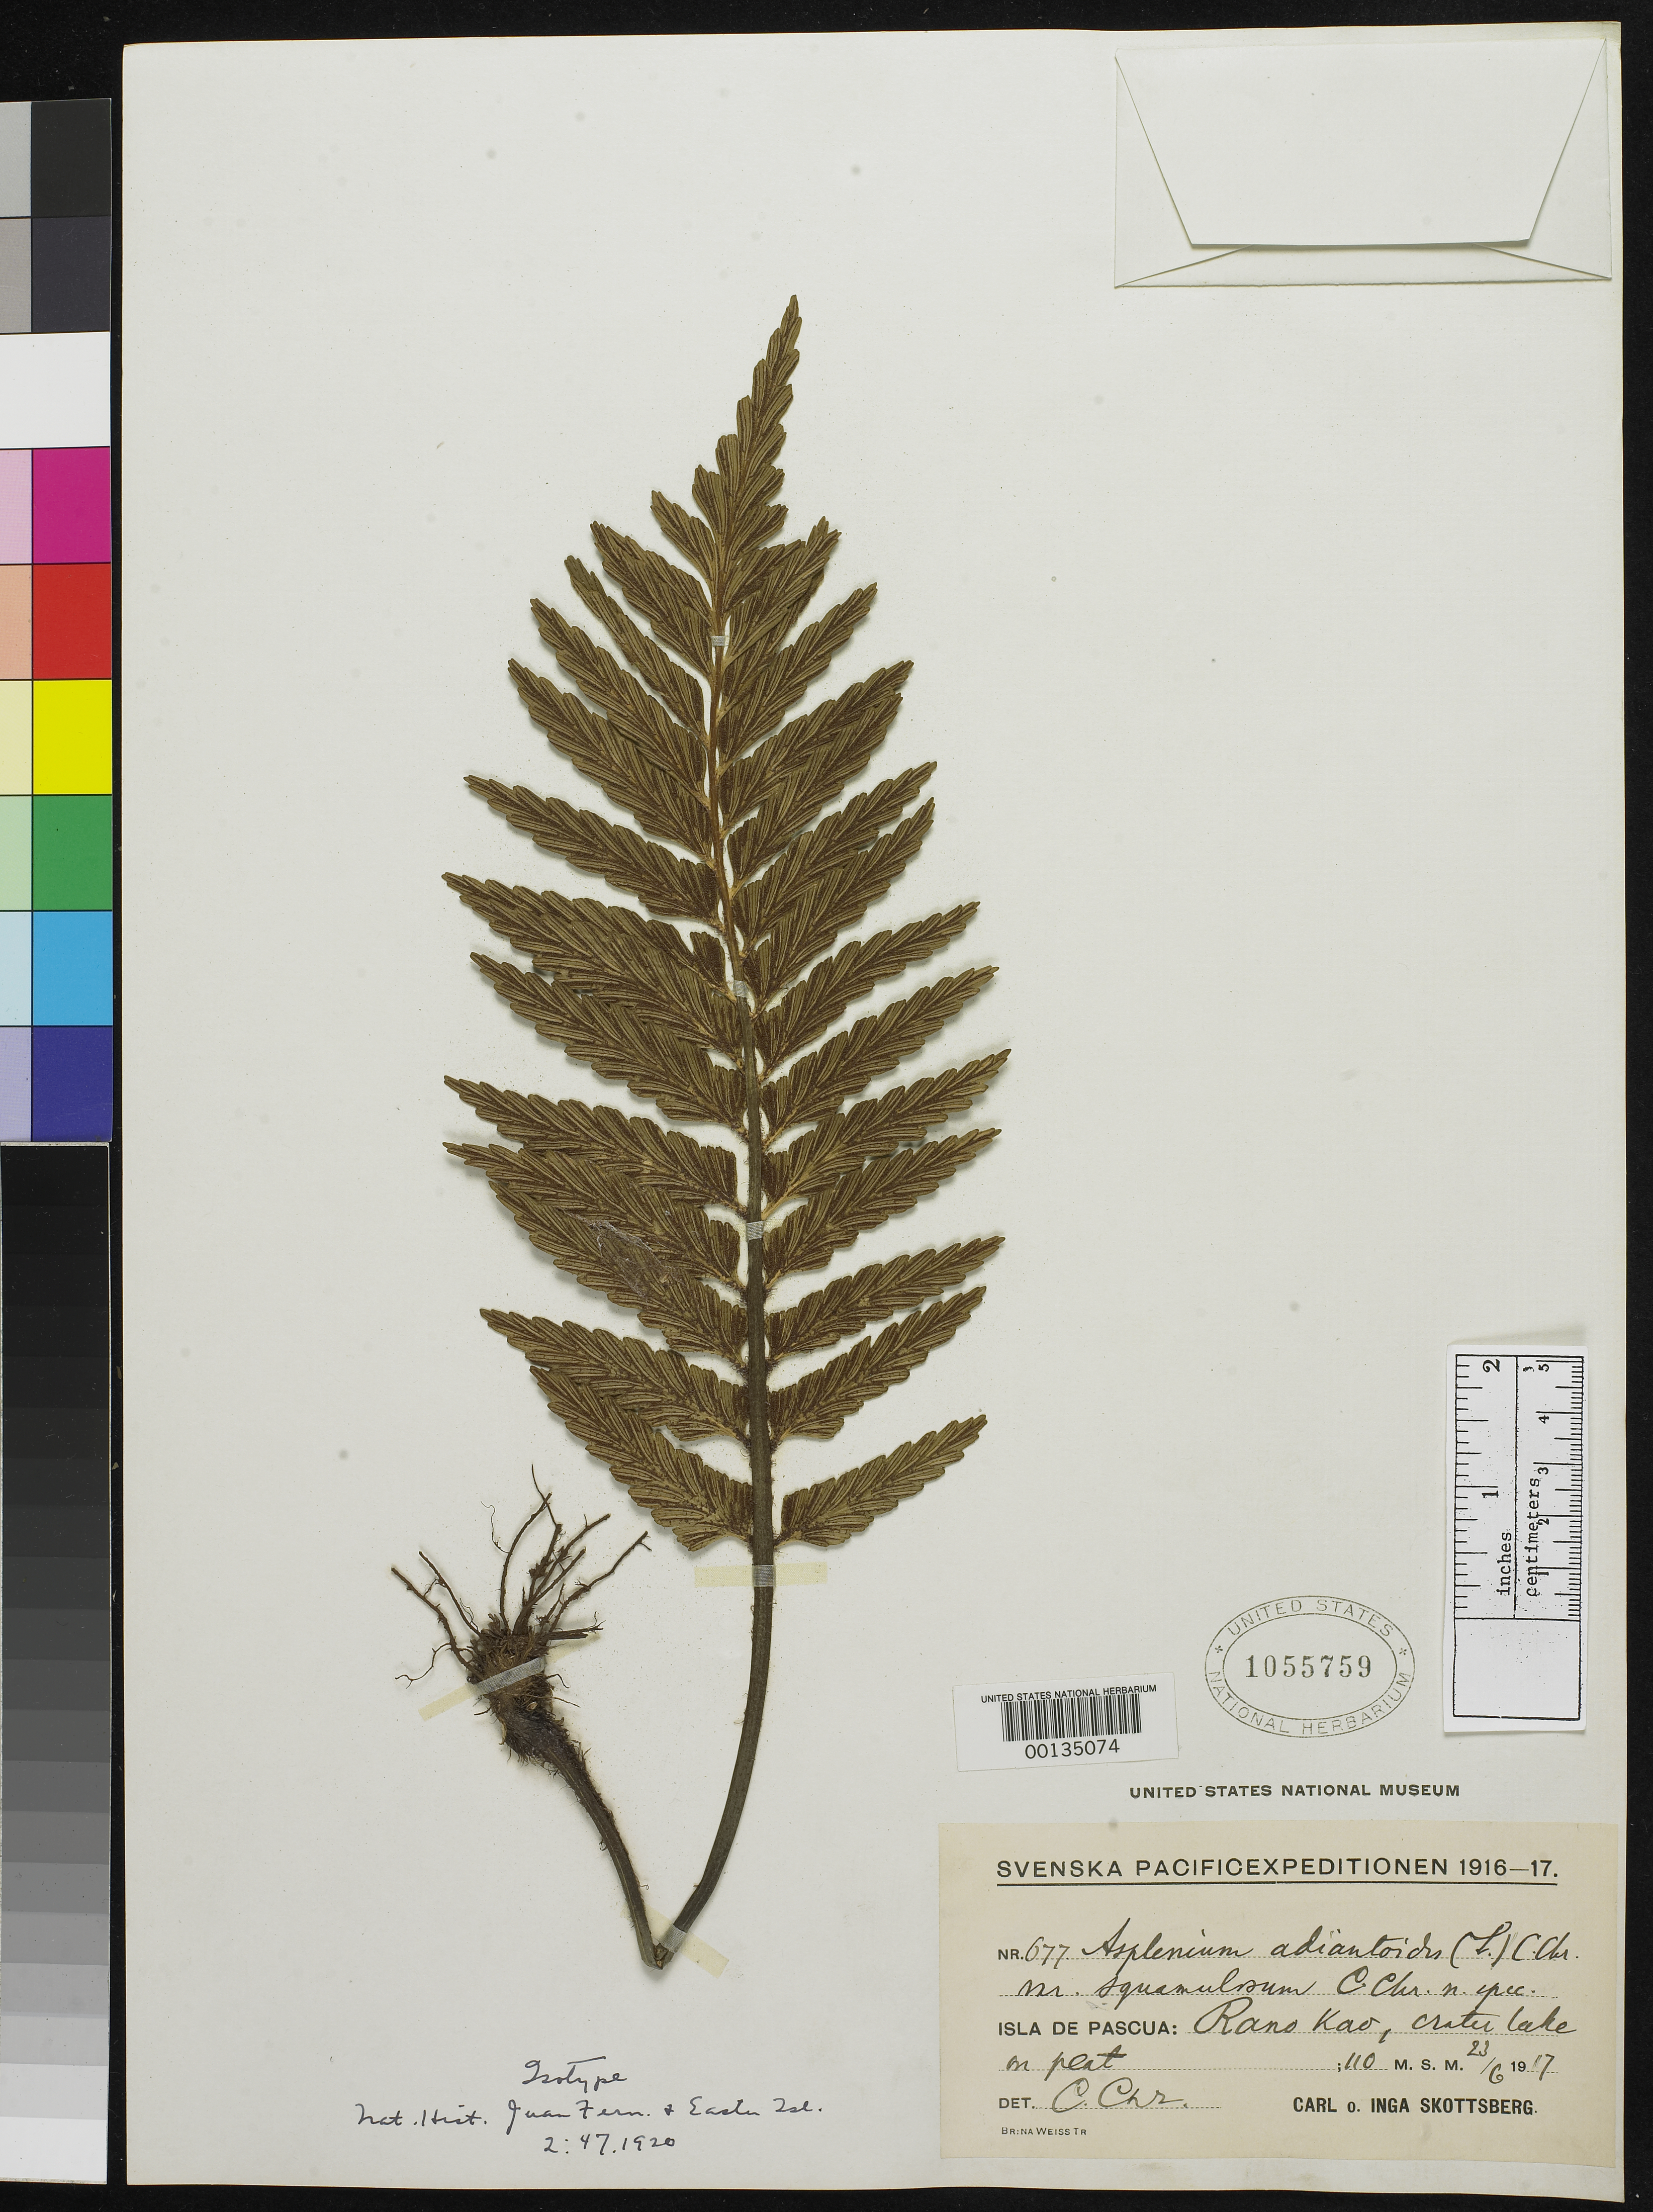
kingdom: Plantae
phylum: Tracheophyta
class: Polypodiopsida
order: Polypodiales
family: Aspleniaceae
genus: Asplenium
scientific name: Asplenium adiantoides var. squamulosum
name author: C. Chr. in Skottsb.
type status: Type Collection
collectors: C. Skottsberg & I. Skottsberg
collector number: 677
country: Chile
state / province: Valparaíso (V)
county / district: Isla de Pascua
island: Pascua [Easter]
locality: Isla de Pascua (Easter island).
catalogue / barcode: US 1055759